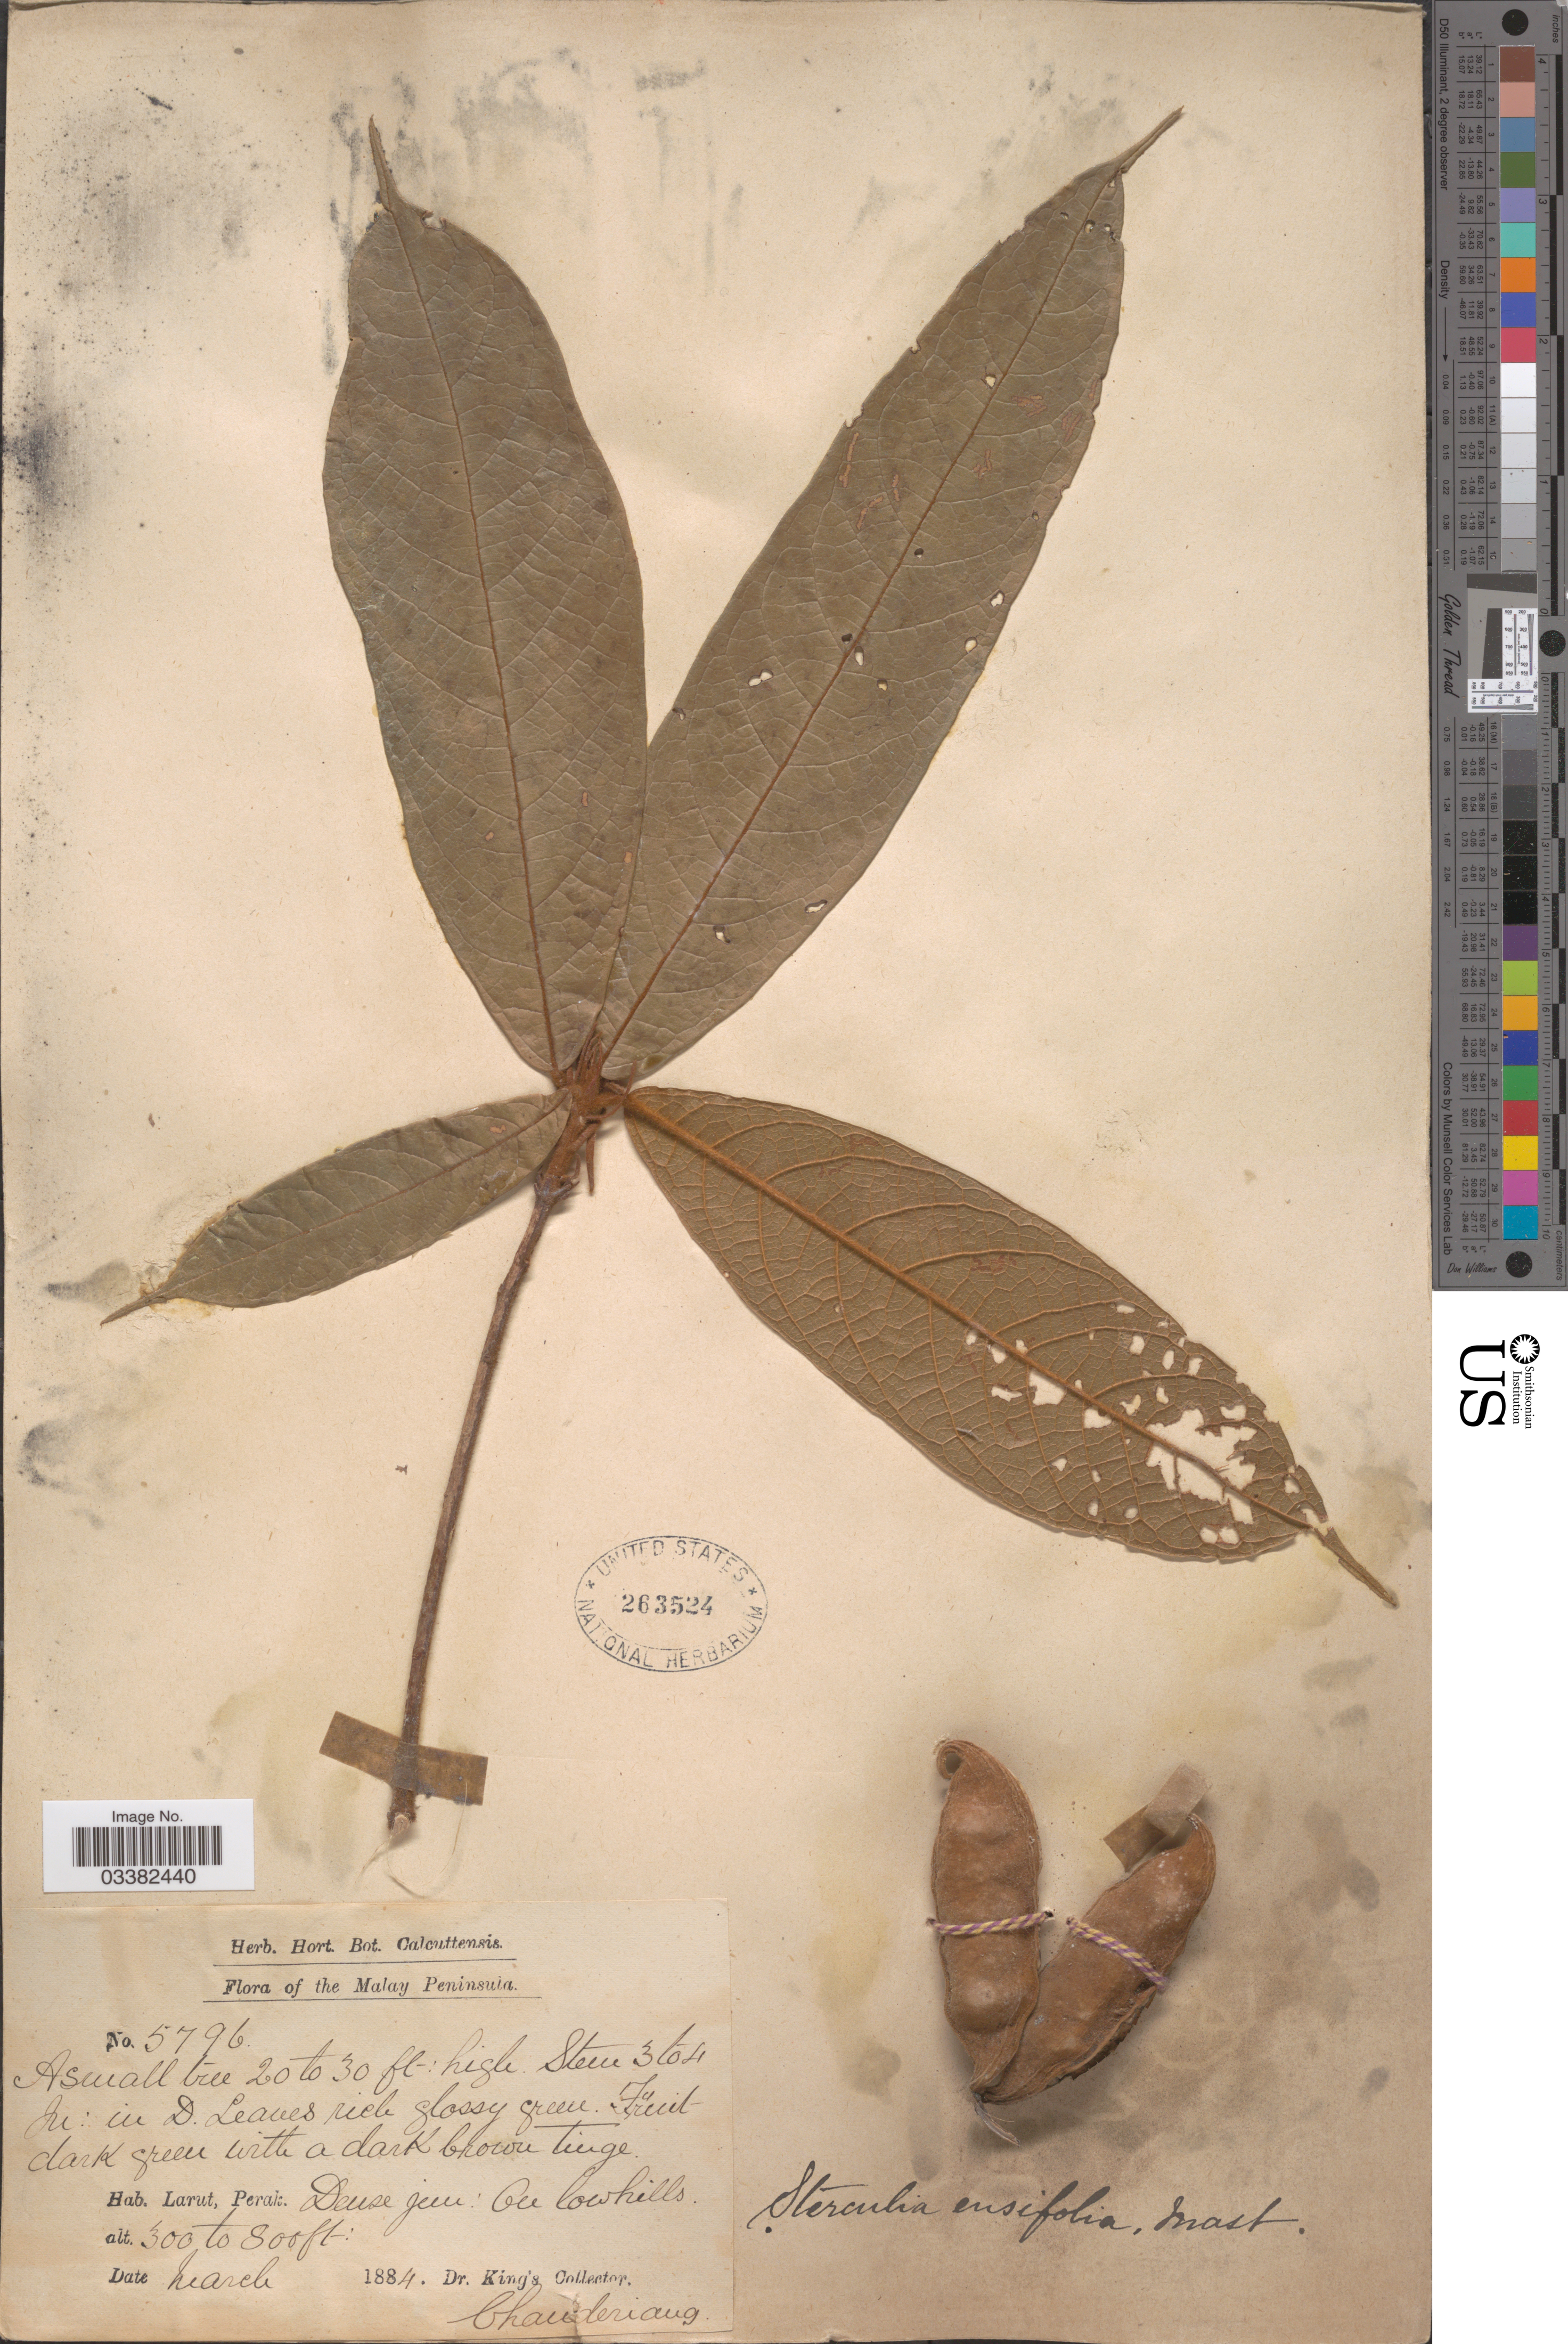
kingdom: Plantae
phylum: Tracheophyta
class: Magnoliopsida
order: Malvales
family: Malvaceae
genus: Sterculia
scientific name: Sterculia ensifolia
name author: Mast.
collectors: Dr. King's collector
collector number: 5796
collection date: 1884-03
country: Malaysia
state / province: Perak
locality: Malay Peninsula. Larut.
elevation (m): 91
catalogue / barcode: US 263524